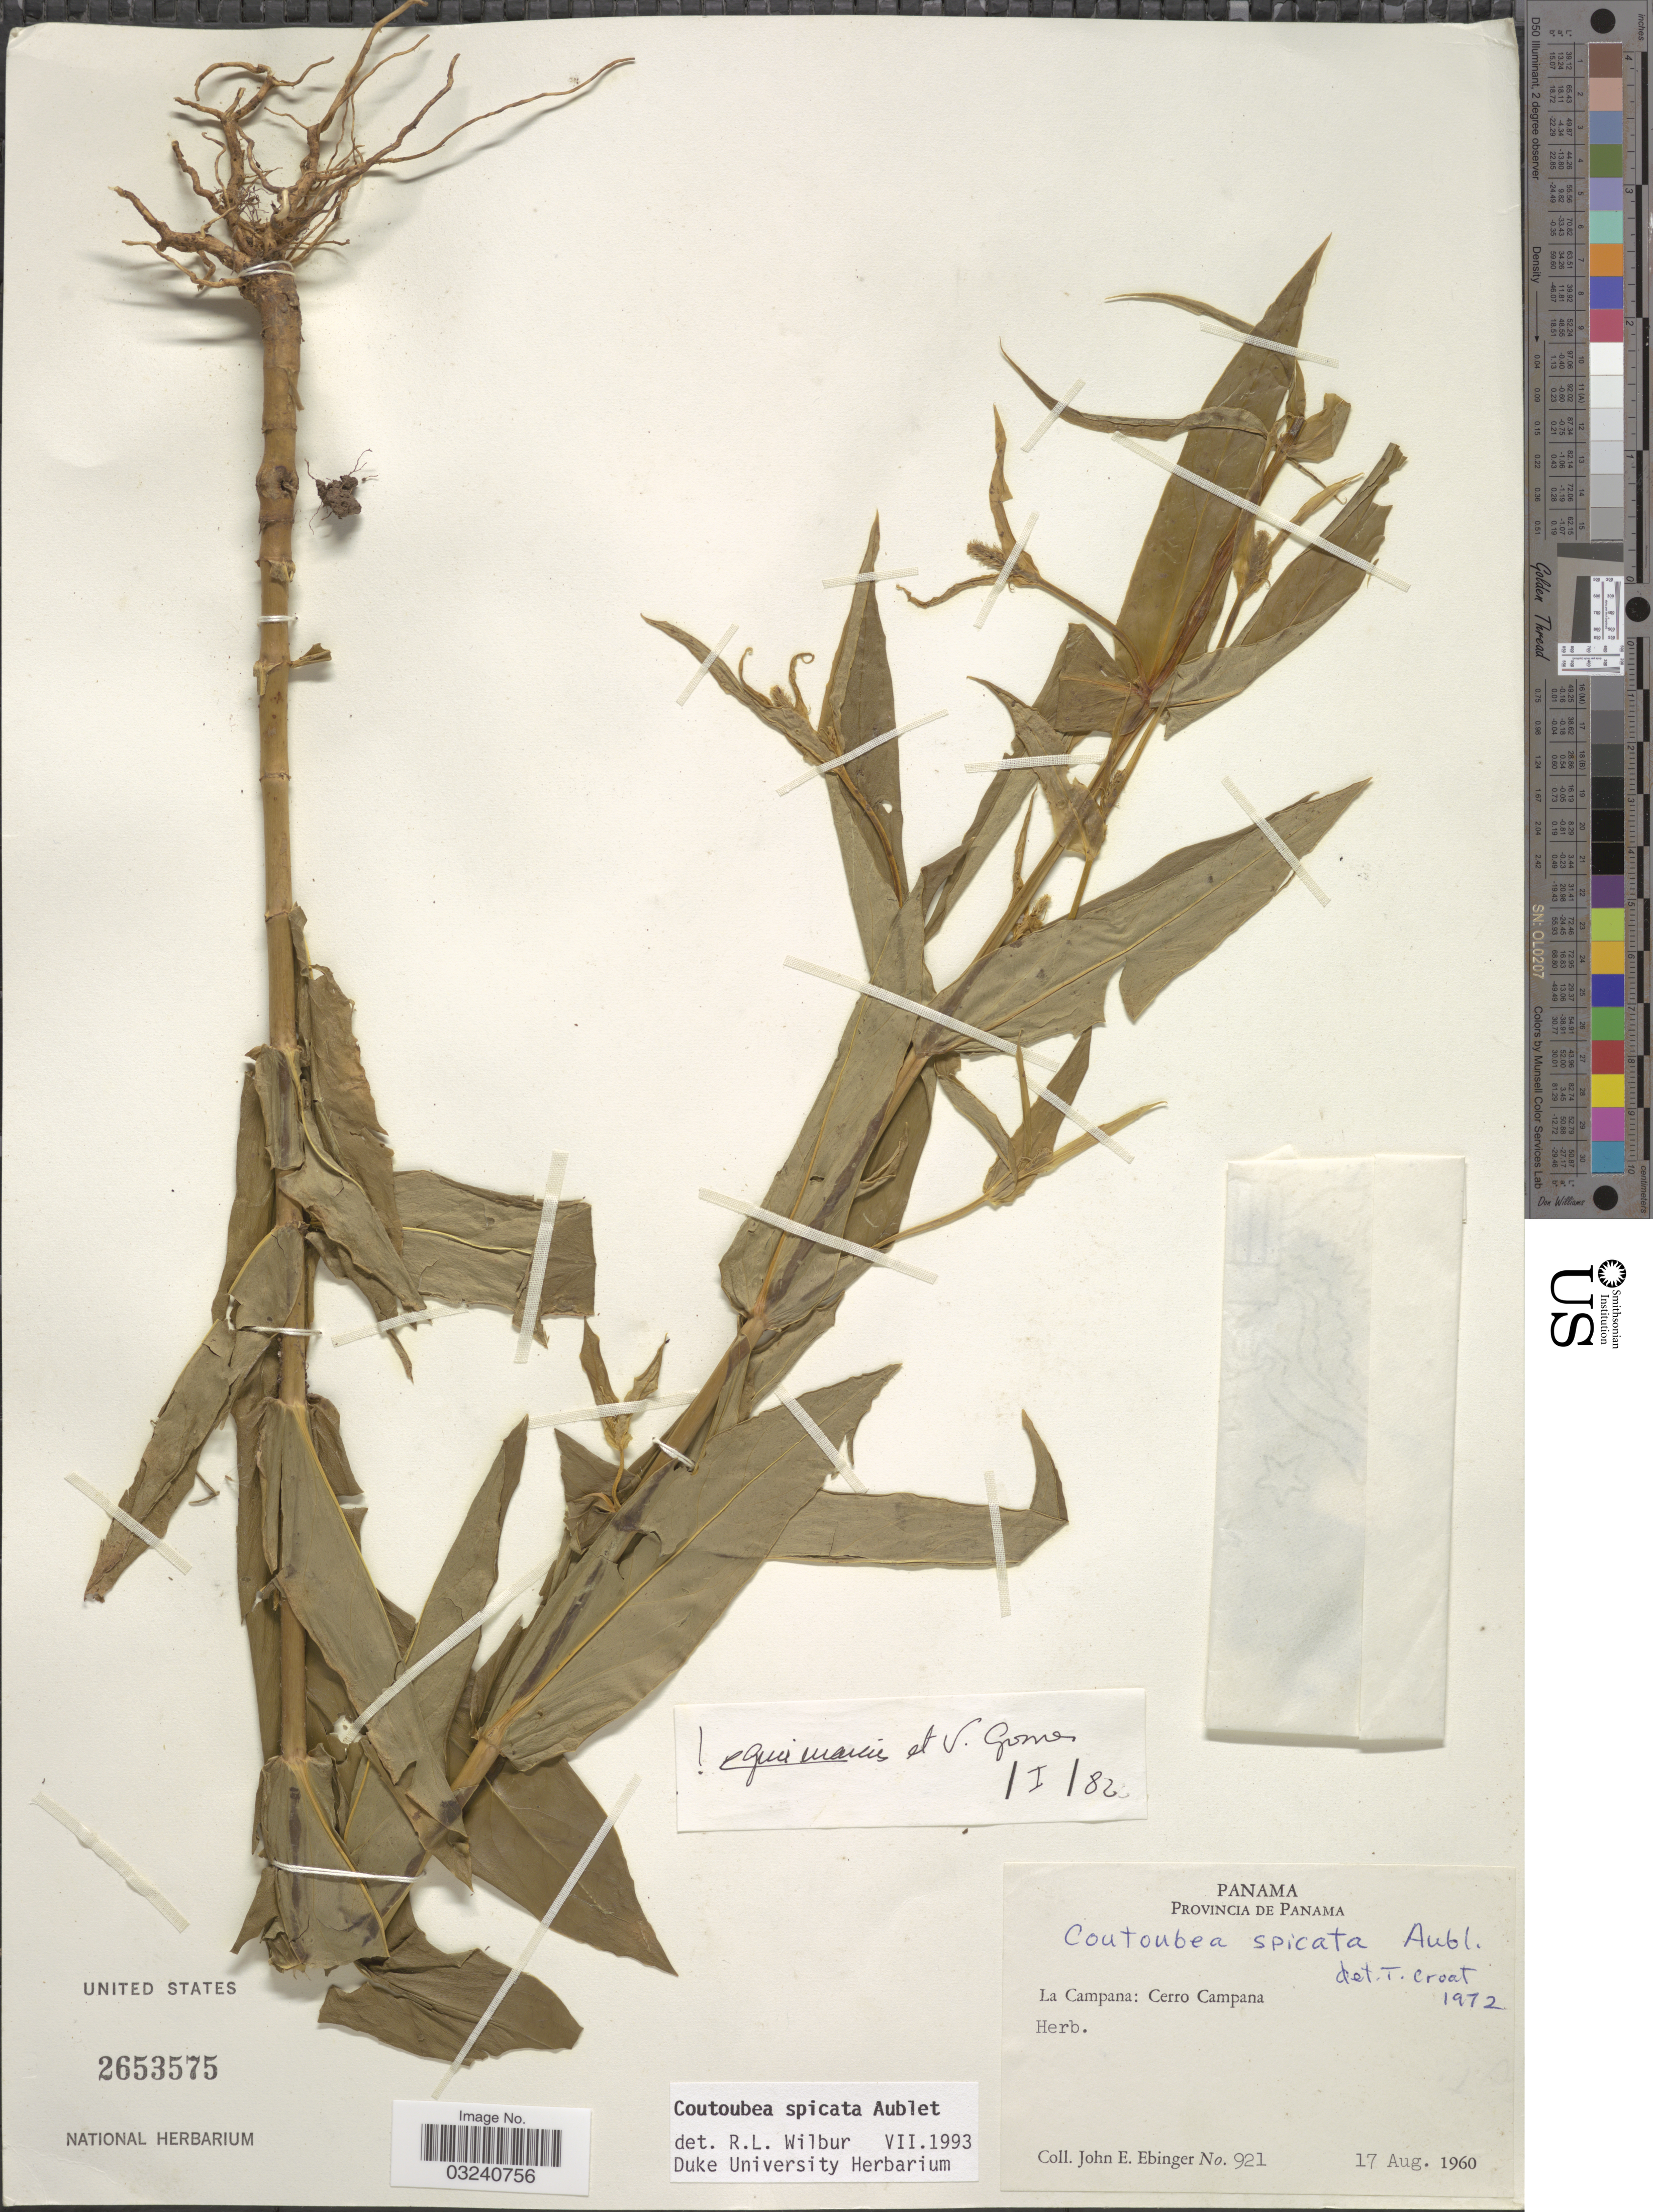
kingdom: Plantae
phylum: Tracheophyta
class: Magnoliopsida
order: Gentianales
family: Gentianaceae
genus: Coutoubea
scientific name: Coutoubea spicata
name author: Aubl.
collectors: J. Ebinger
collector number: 921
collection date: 1960-08-17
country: Panama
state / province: Panamá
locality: La Campana: Cerro Campana.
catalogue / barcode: US 2653575